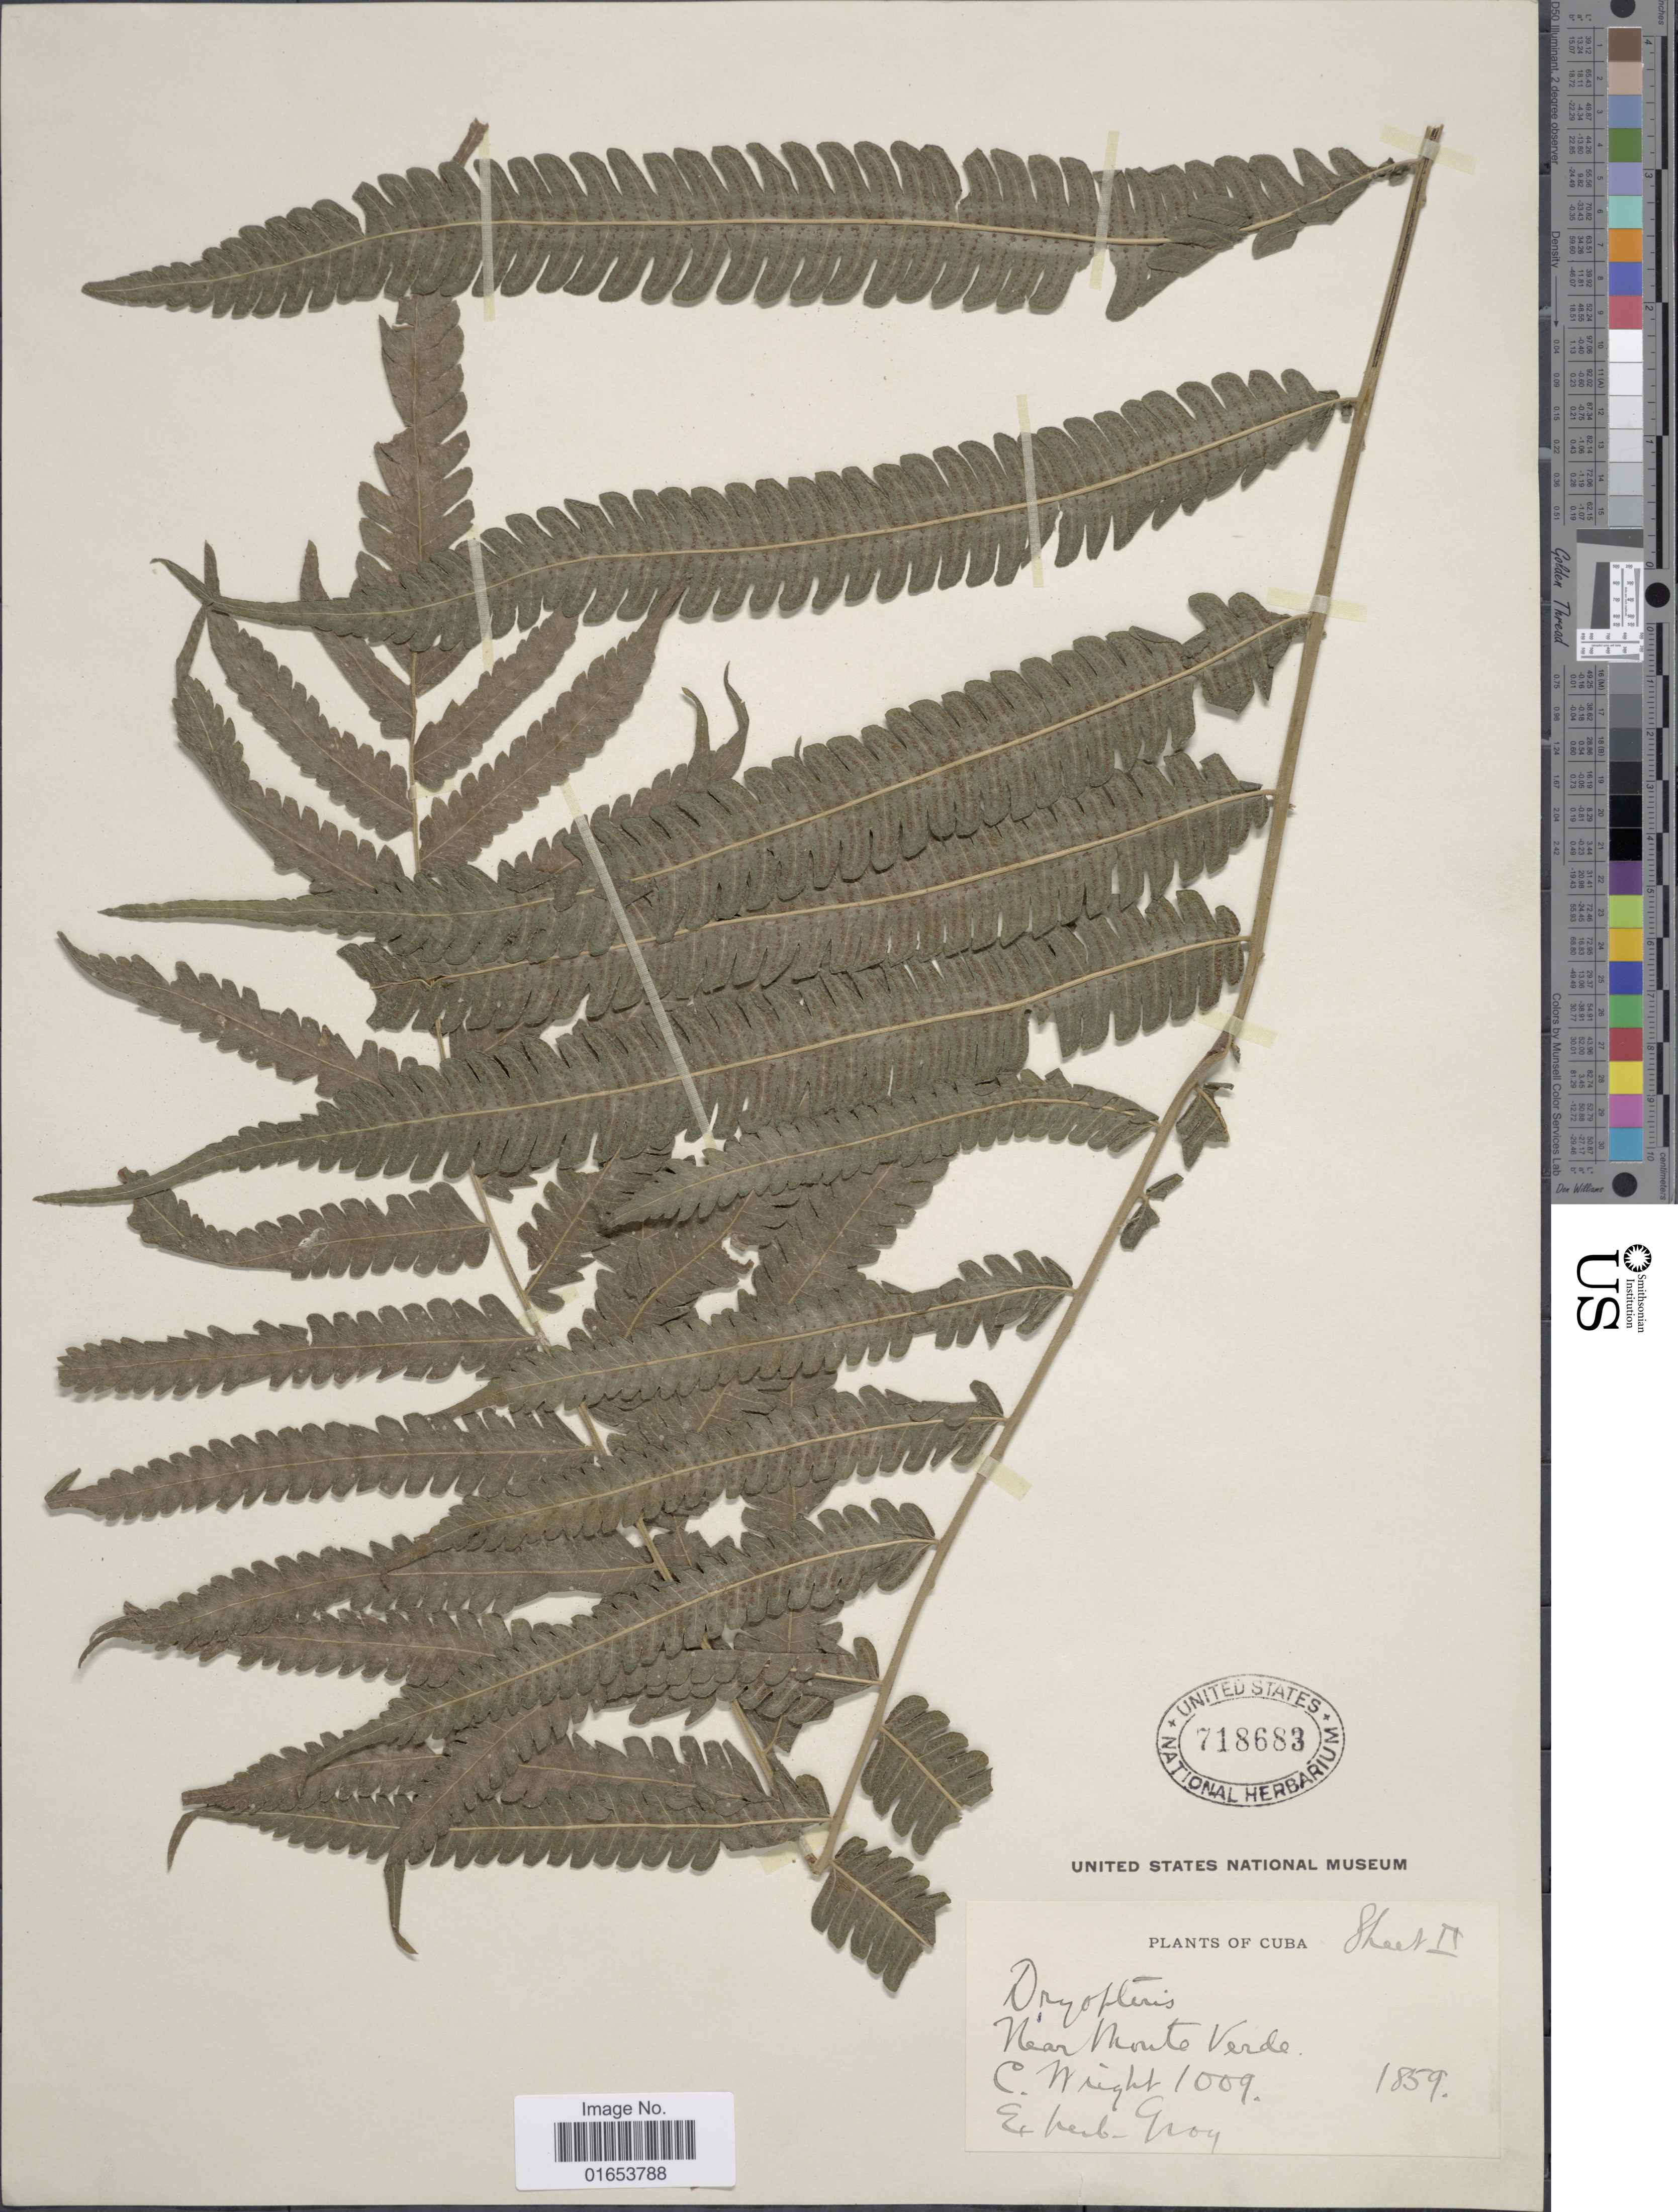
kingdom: Plantae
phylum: Tracheophyta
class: Polypodiopsida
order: Polypodiales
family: Thelypteridaceae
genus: Goniopteris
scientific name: Goniopteris nephrodioides (Klotzsch) comb. nov., ined 2015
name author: (Klotzsch)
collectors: C. Wright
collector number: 1009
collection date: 1859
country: Cuba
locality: Near Monte Verde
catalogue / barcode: US 718683